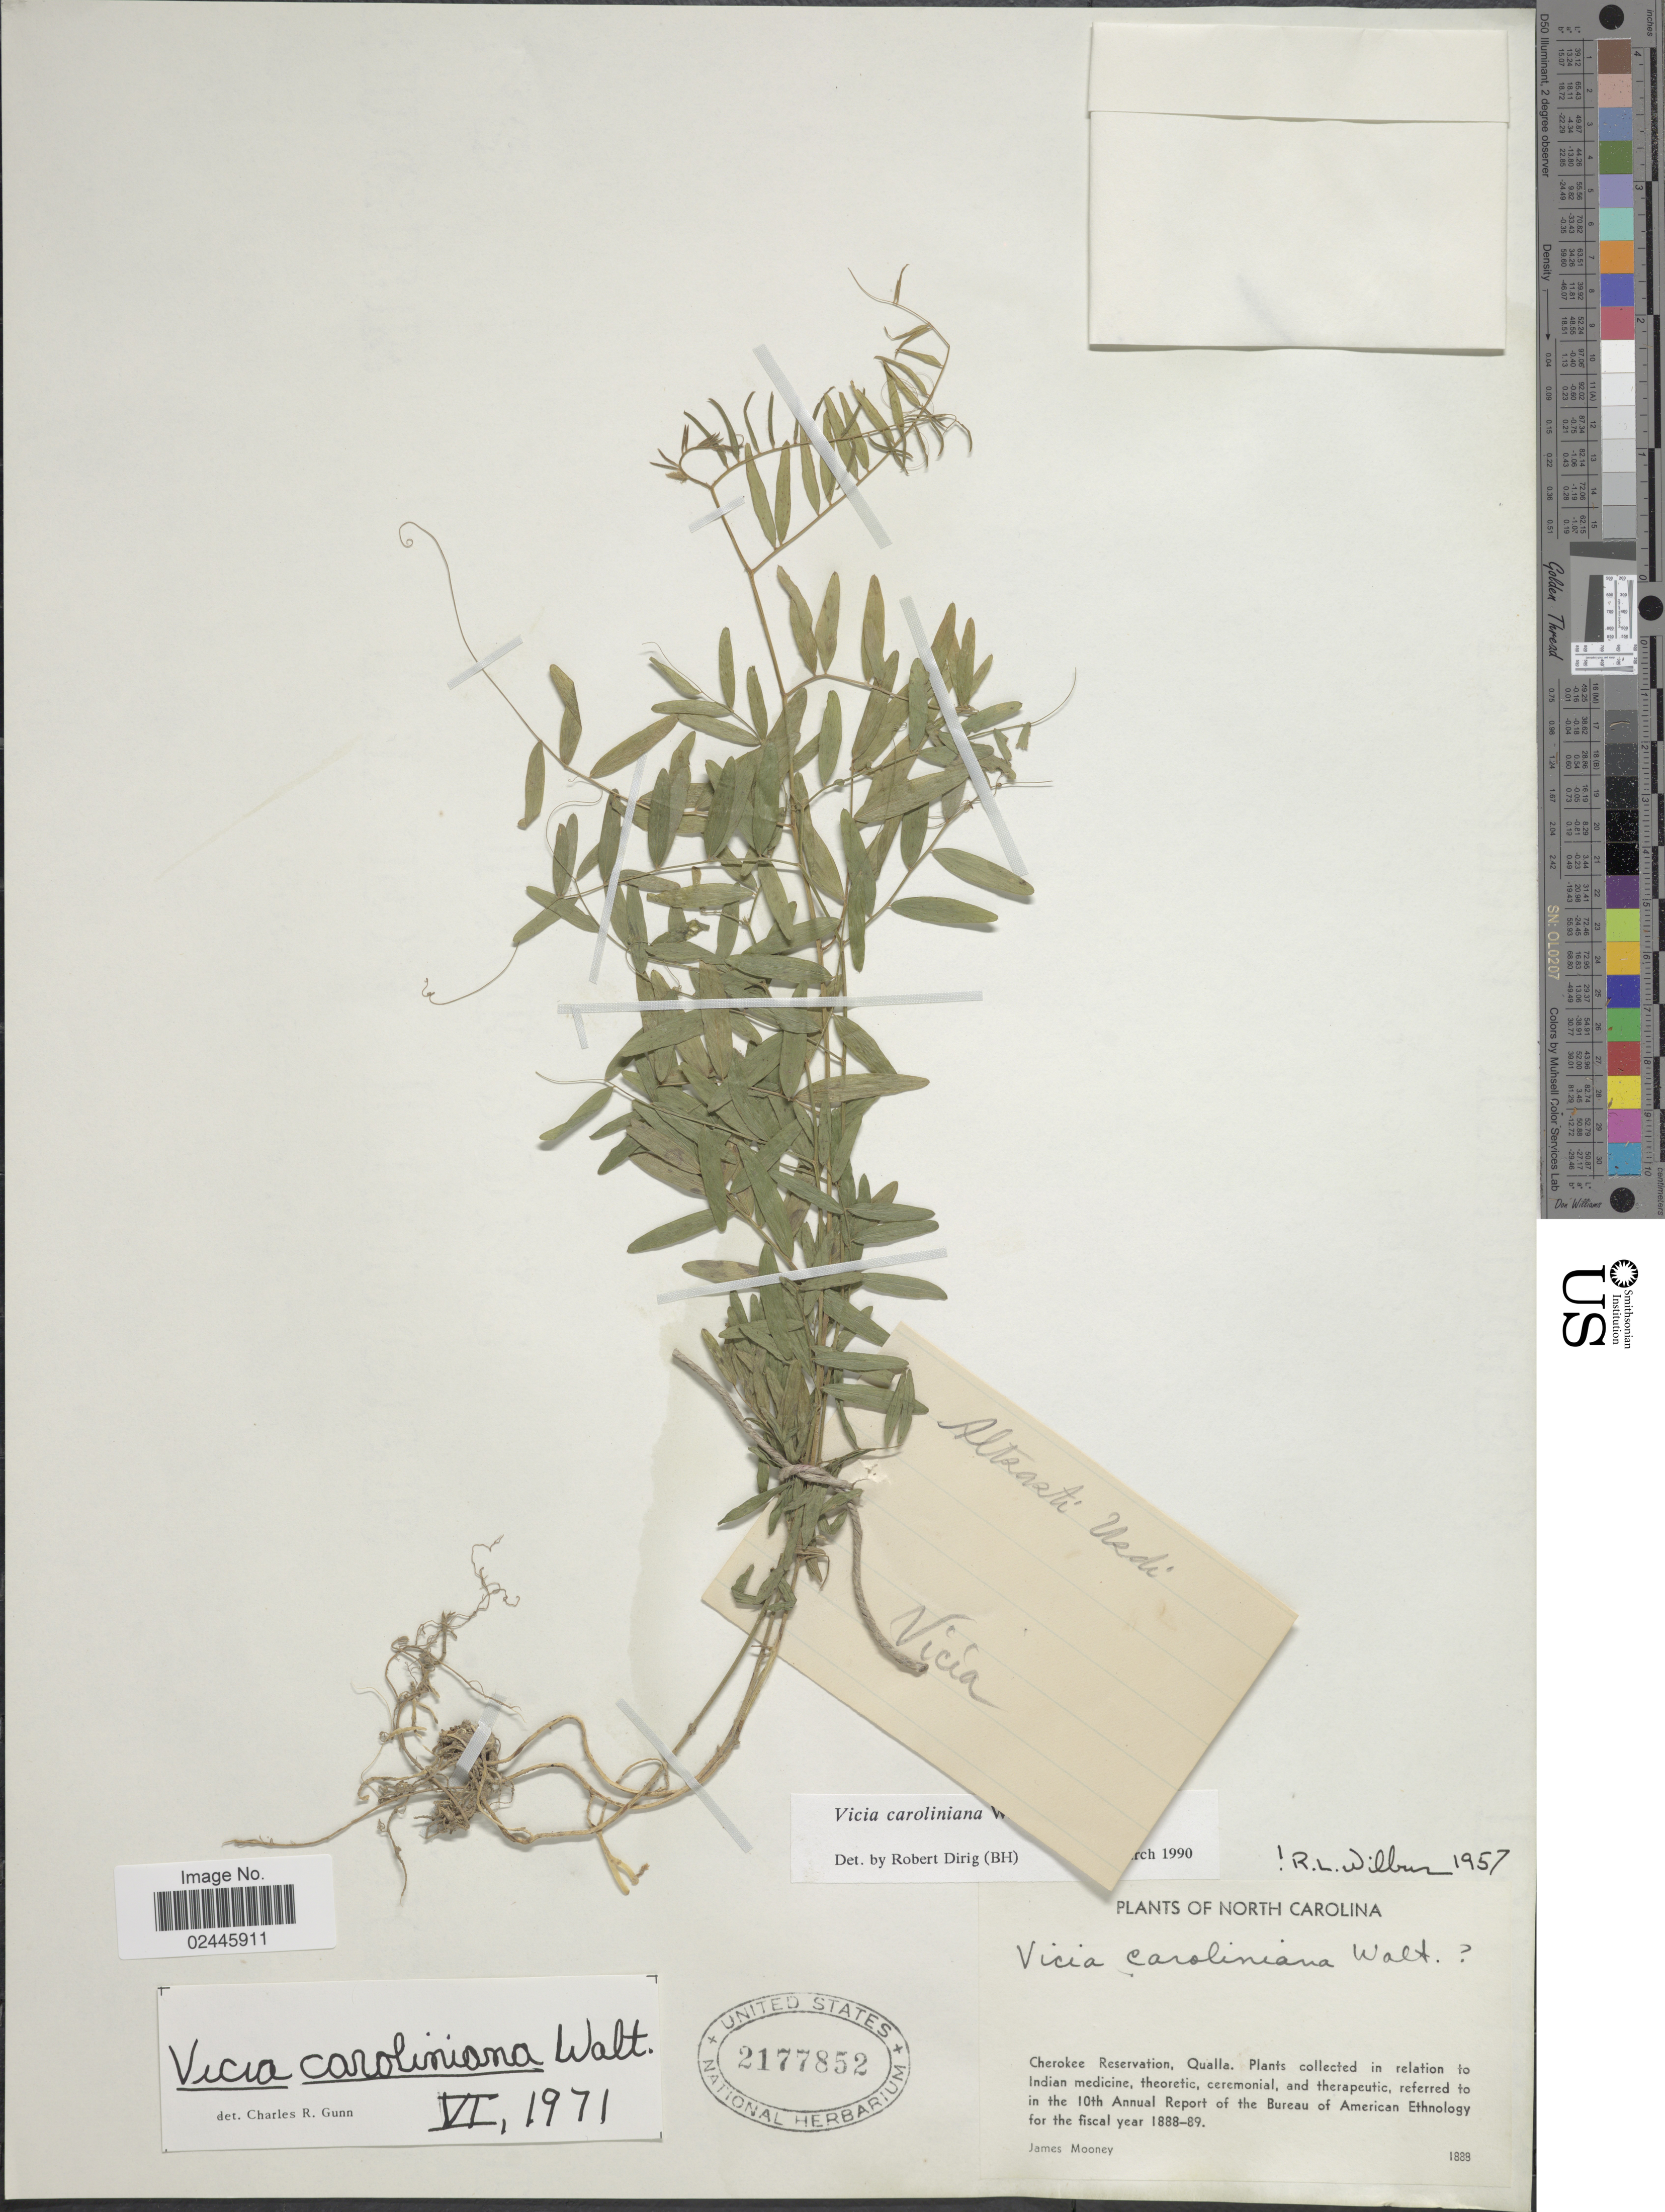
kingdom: Plantae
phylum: Tracheophyta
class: Magnoliopsida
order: Fabales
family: Fabaceae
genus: Vicia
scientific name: Vicia caroliniana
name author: Walter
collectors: J. Mooney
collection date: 1889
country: United States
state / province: North Carolina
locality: Cherokee Reservation, Qualla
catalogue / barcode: US 2177852